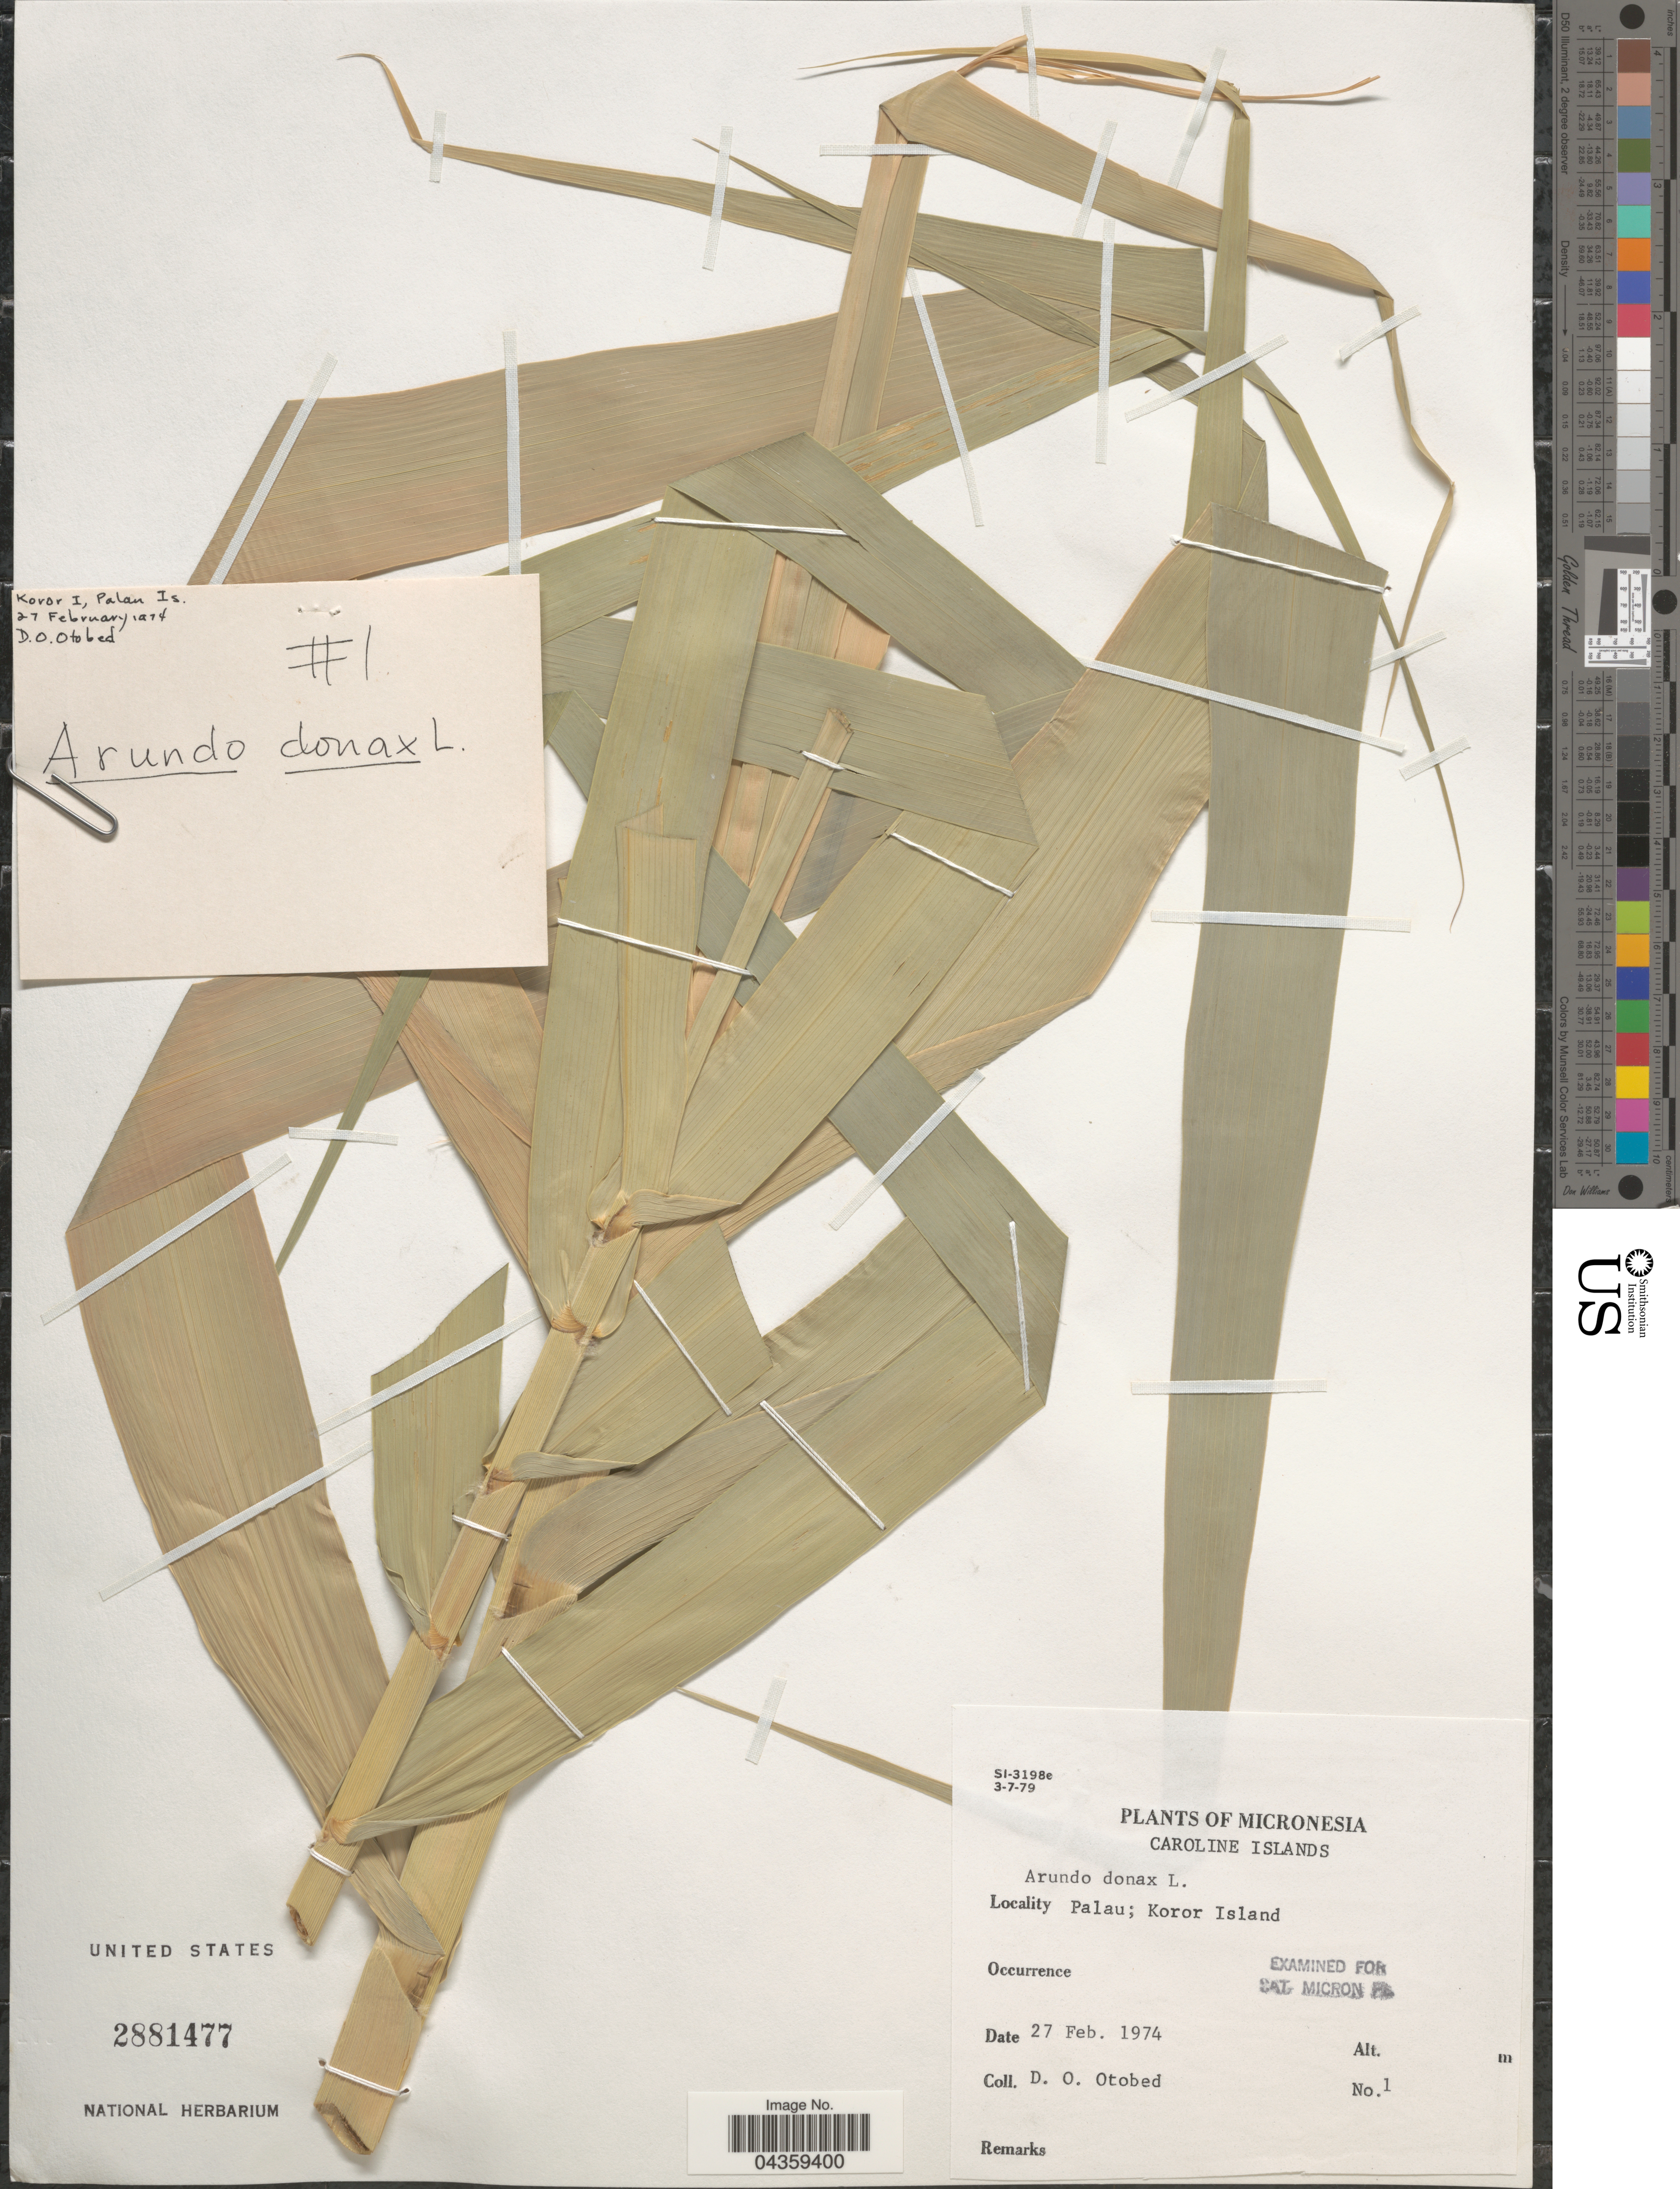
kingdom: Plantae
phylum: Tracheophyta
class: Liliopsida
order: Poales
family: Poaceae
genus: Arundo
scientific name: Arundo donax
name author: L.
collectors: D. O. Otobed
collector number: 1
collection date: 1974-02-27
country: Palau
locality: Micronesia. Caroline Islands. Palau; Koror Island.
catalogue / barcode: US 2881477